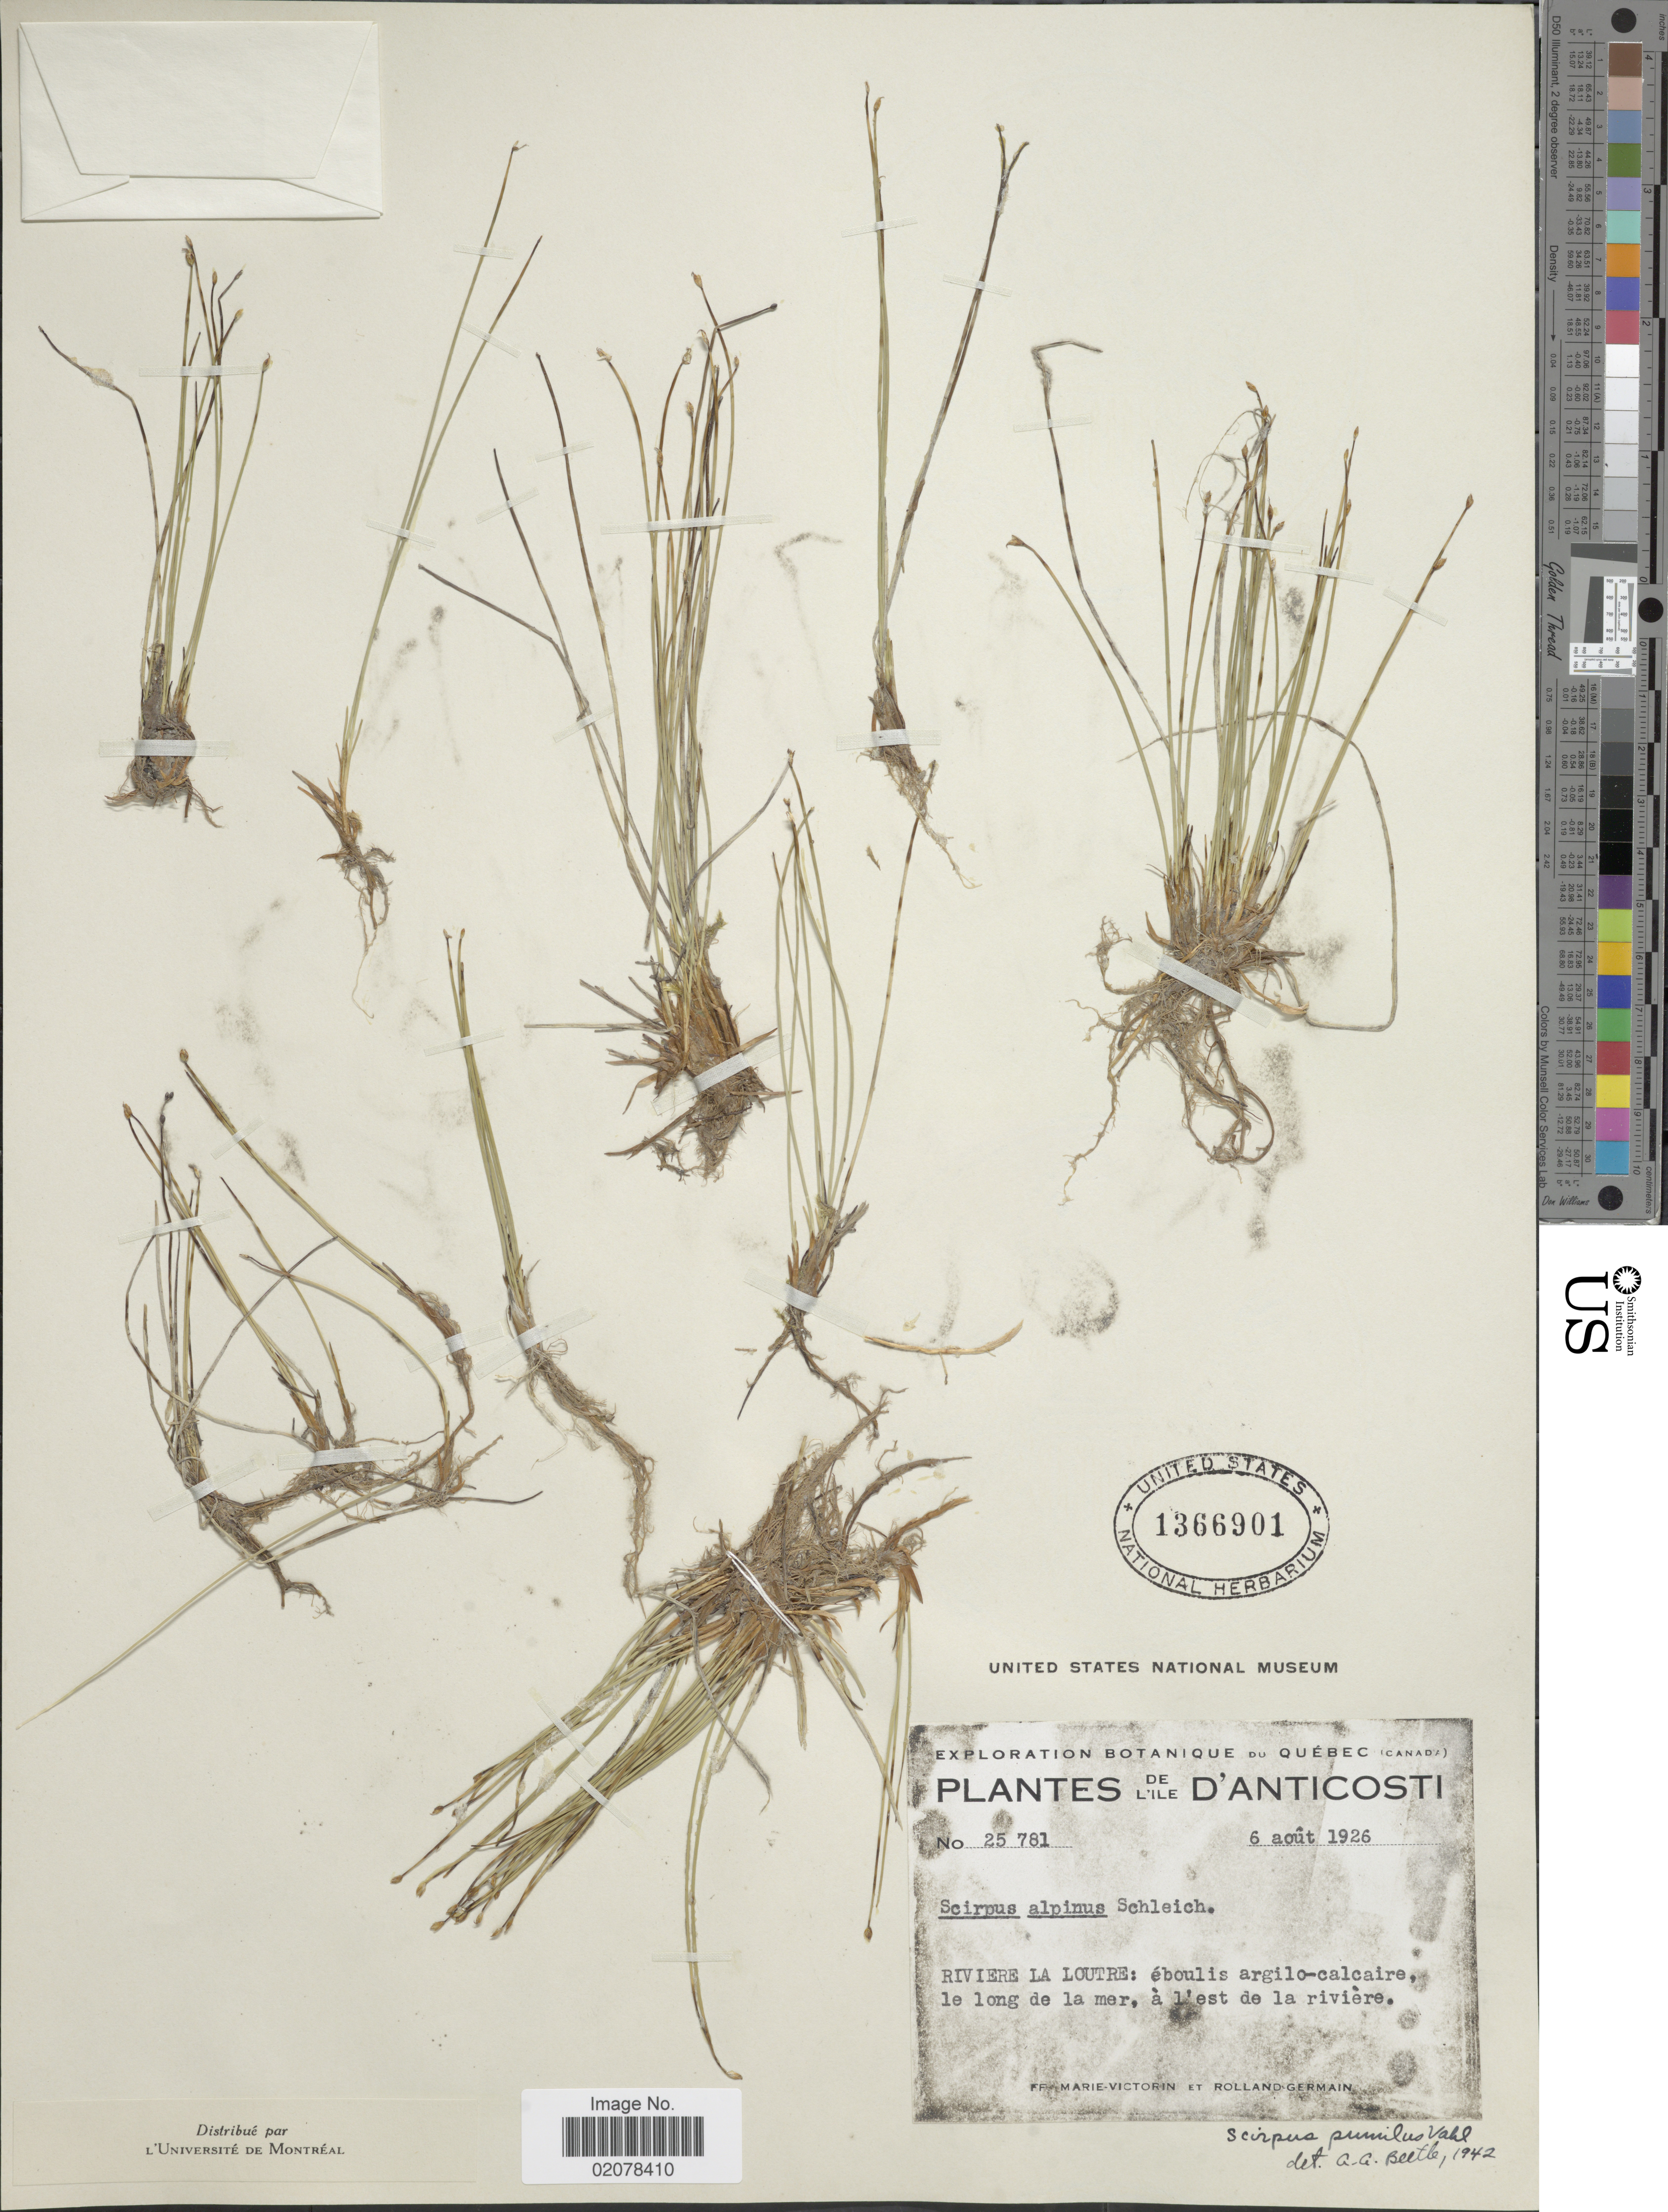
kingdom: Plantae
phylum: Tracheophyta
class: Liliopsida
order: Poales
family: Cyperaceae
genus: Trichophorum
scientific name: Trichophorum pumilum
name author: (Vahl) Schinz & Thell.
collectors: F. Marie-Victorin & Rolland-Germain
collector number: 25781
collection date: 1926-08-06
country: Canada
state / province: Quebec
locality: De L'ile D'Anticosti, Riviere La Loutre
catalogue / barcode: US 1366901